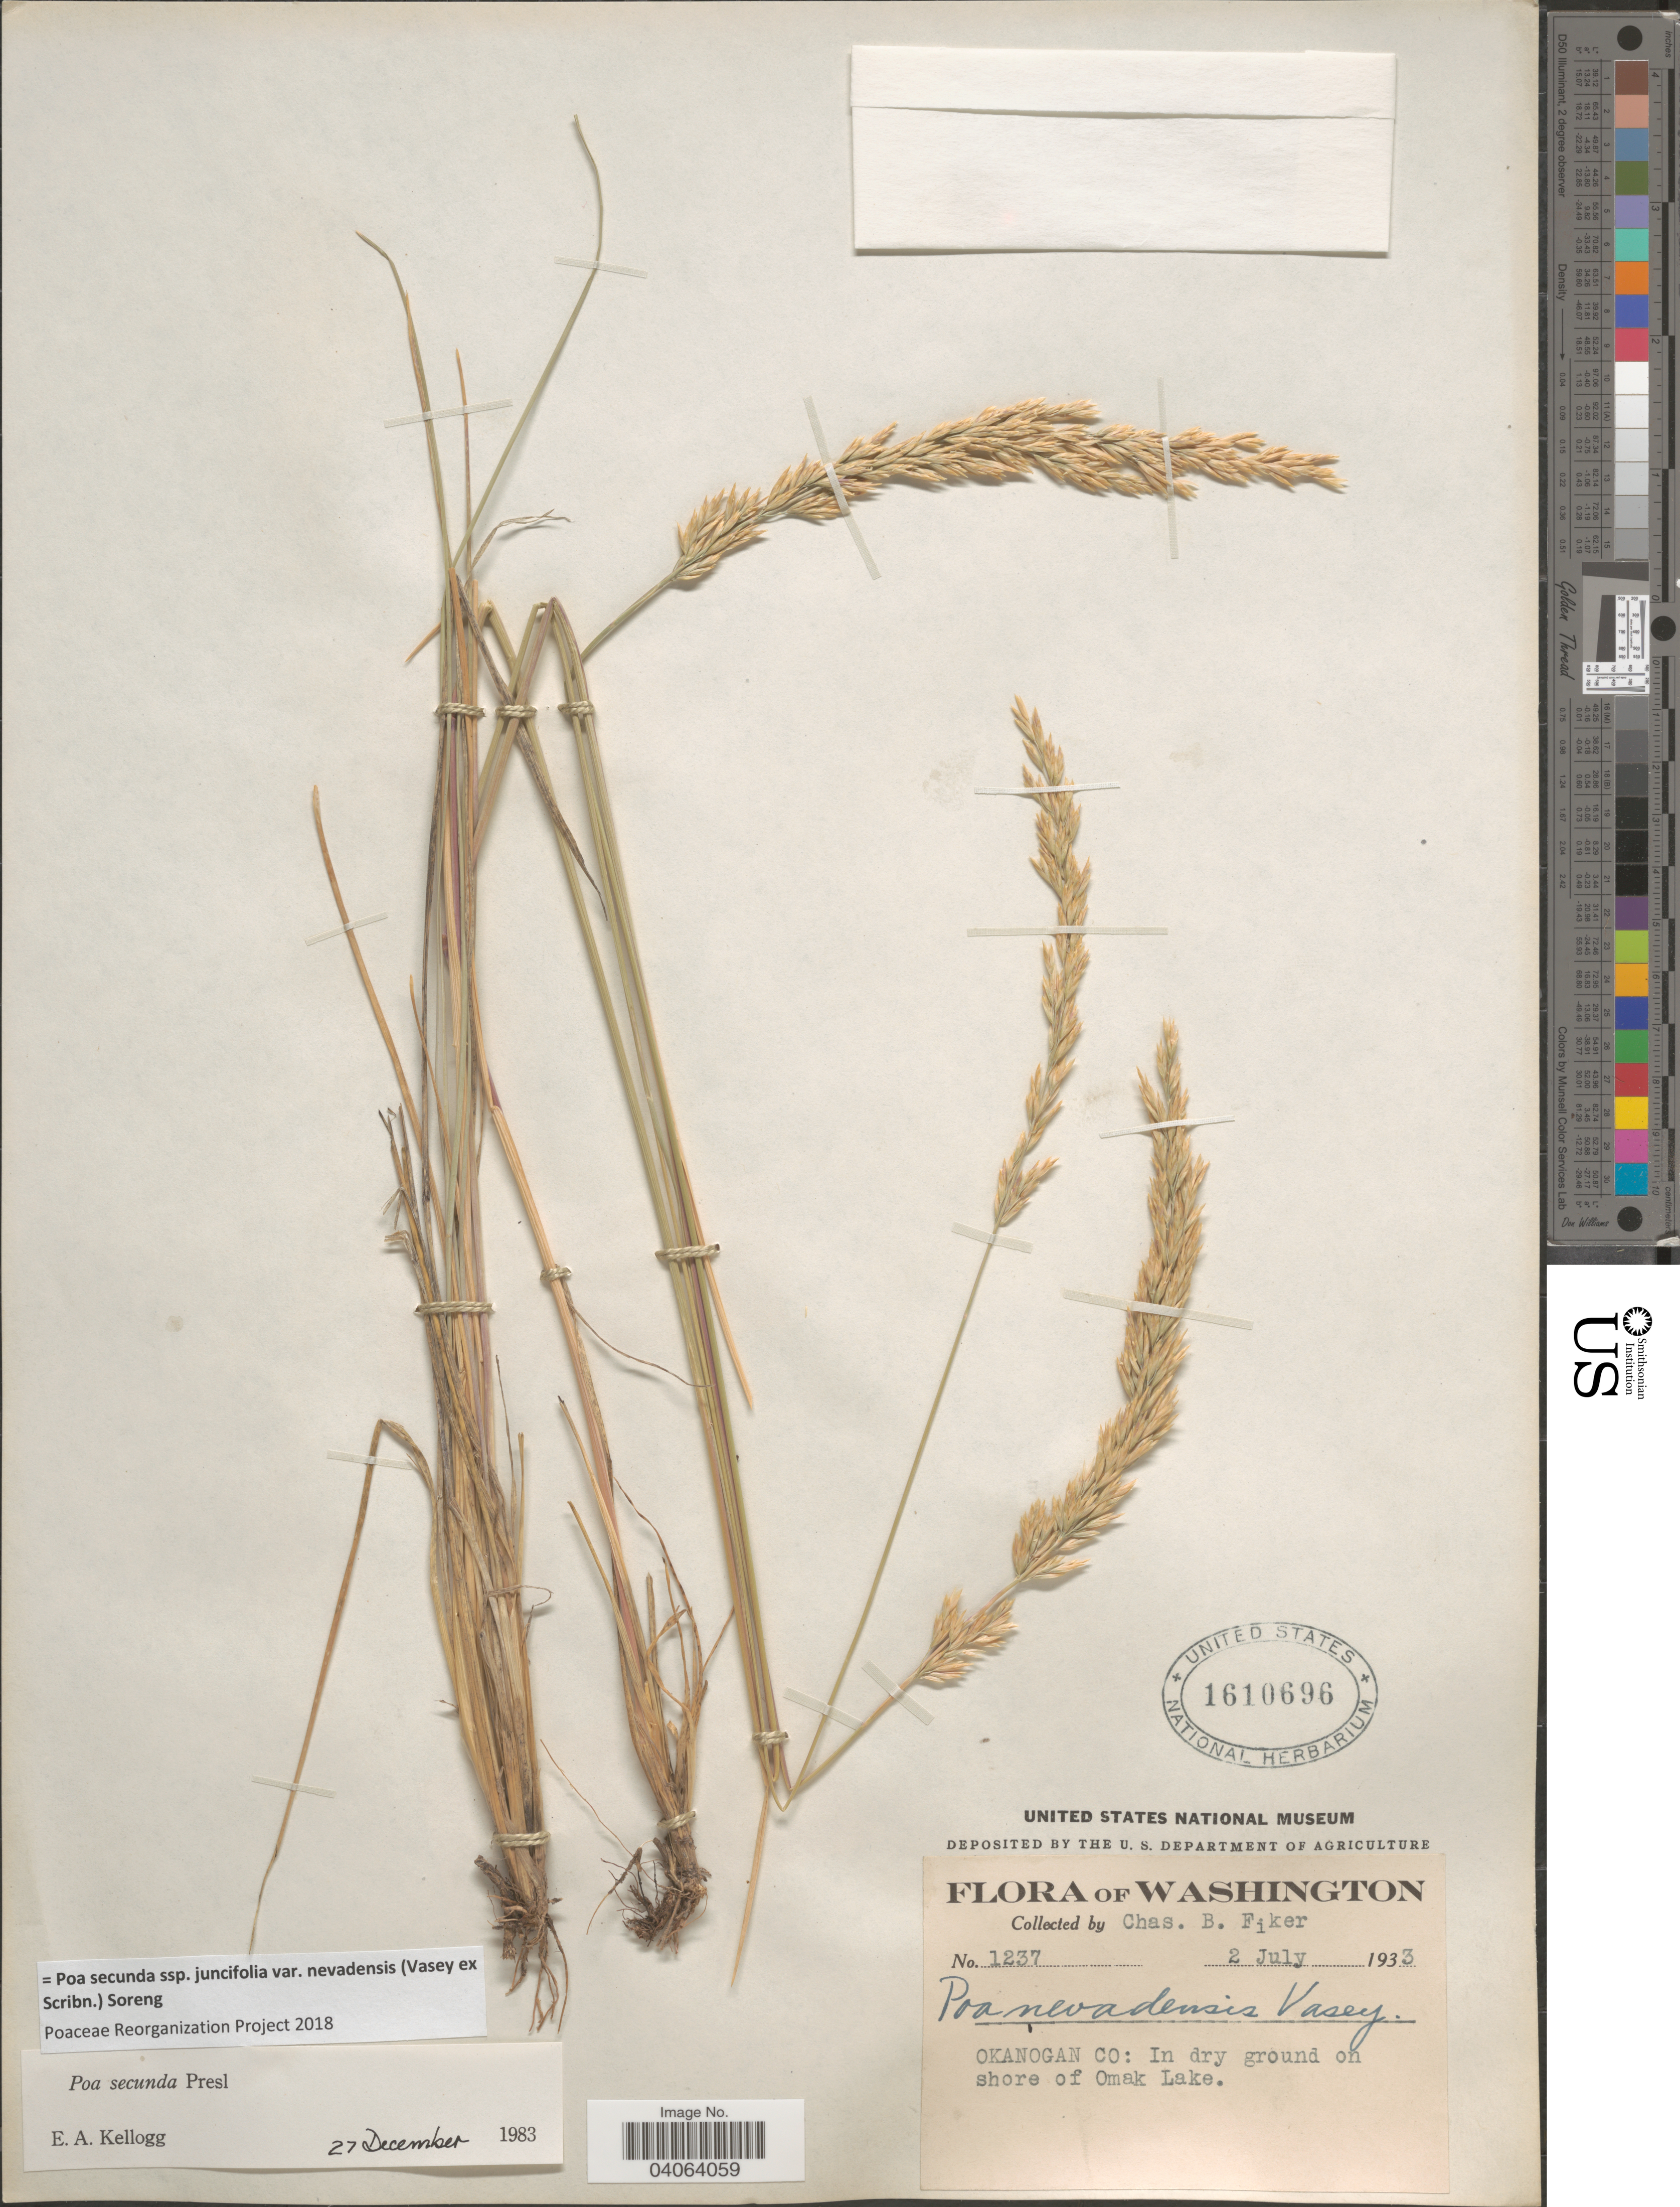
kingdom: Plantae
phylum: Tracheophyta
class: Liliopsida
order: Poales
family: Poaceae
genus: Poa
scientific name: Poa secunda subsp. juncifolia var. nevadensis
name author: (Vasey ex Scribn.) Soreng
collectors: C. Fiker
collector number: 1237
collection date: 1933-07-02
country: United States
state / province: Washington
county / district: Okanogan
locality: Okanogan Co: In dry ground on shore of Omak Lake.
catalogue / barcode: US 1610696